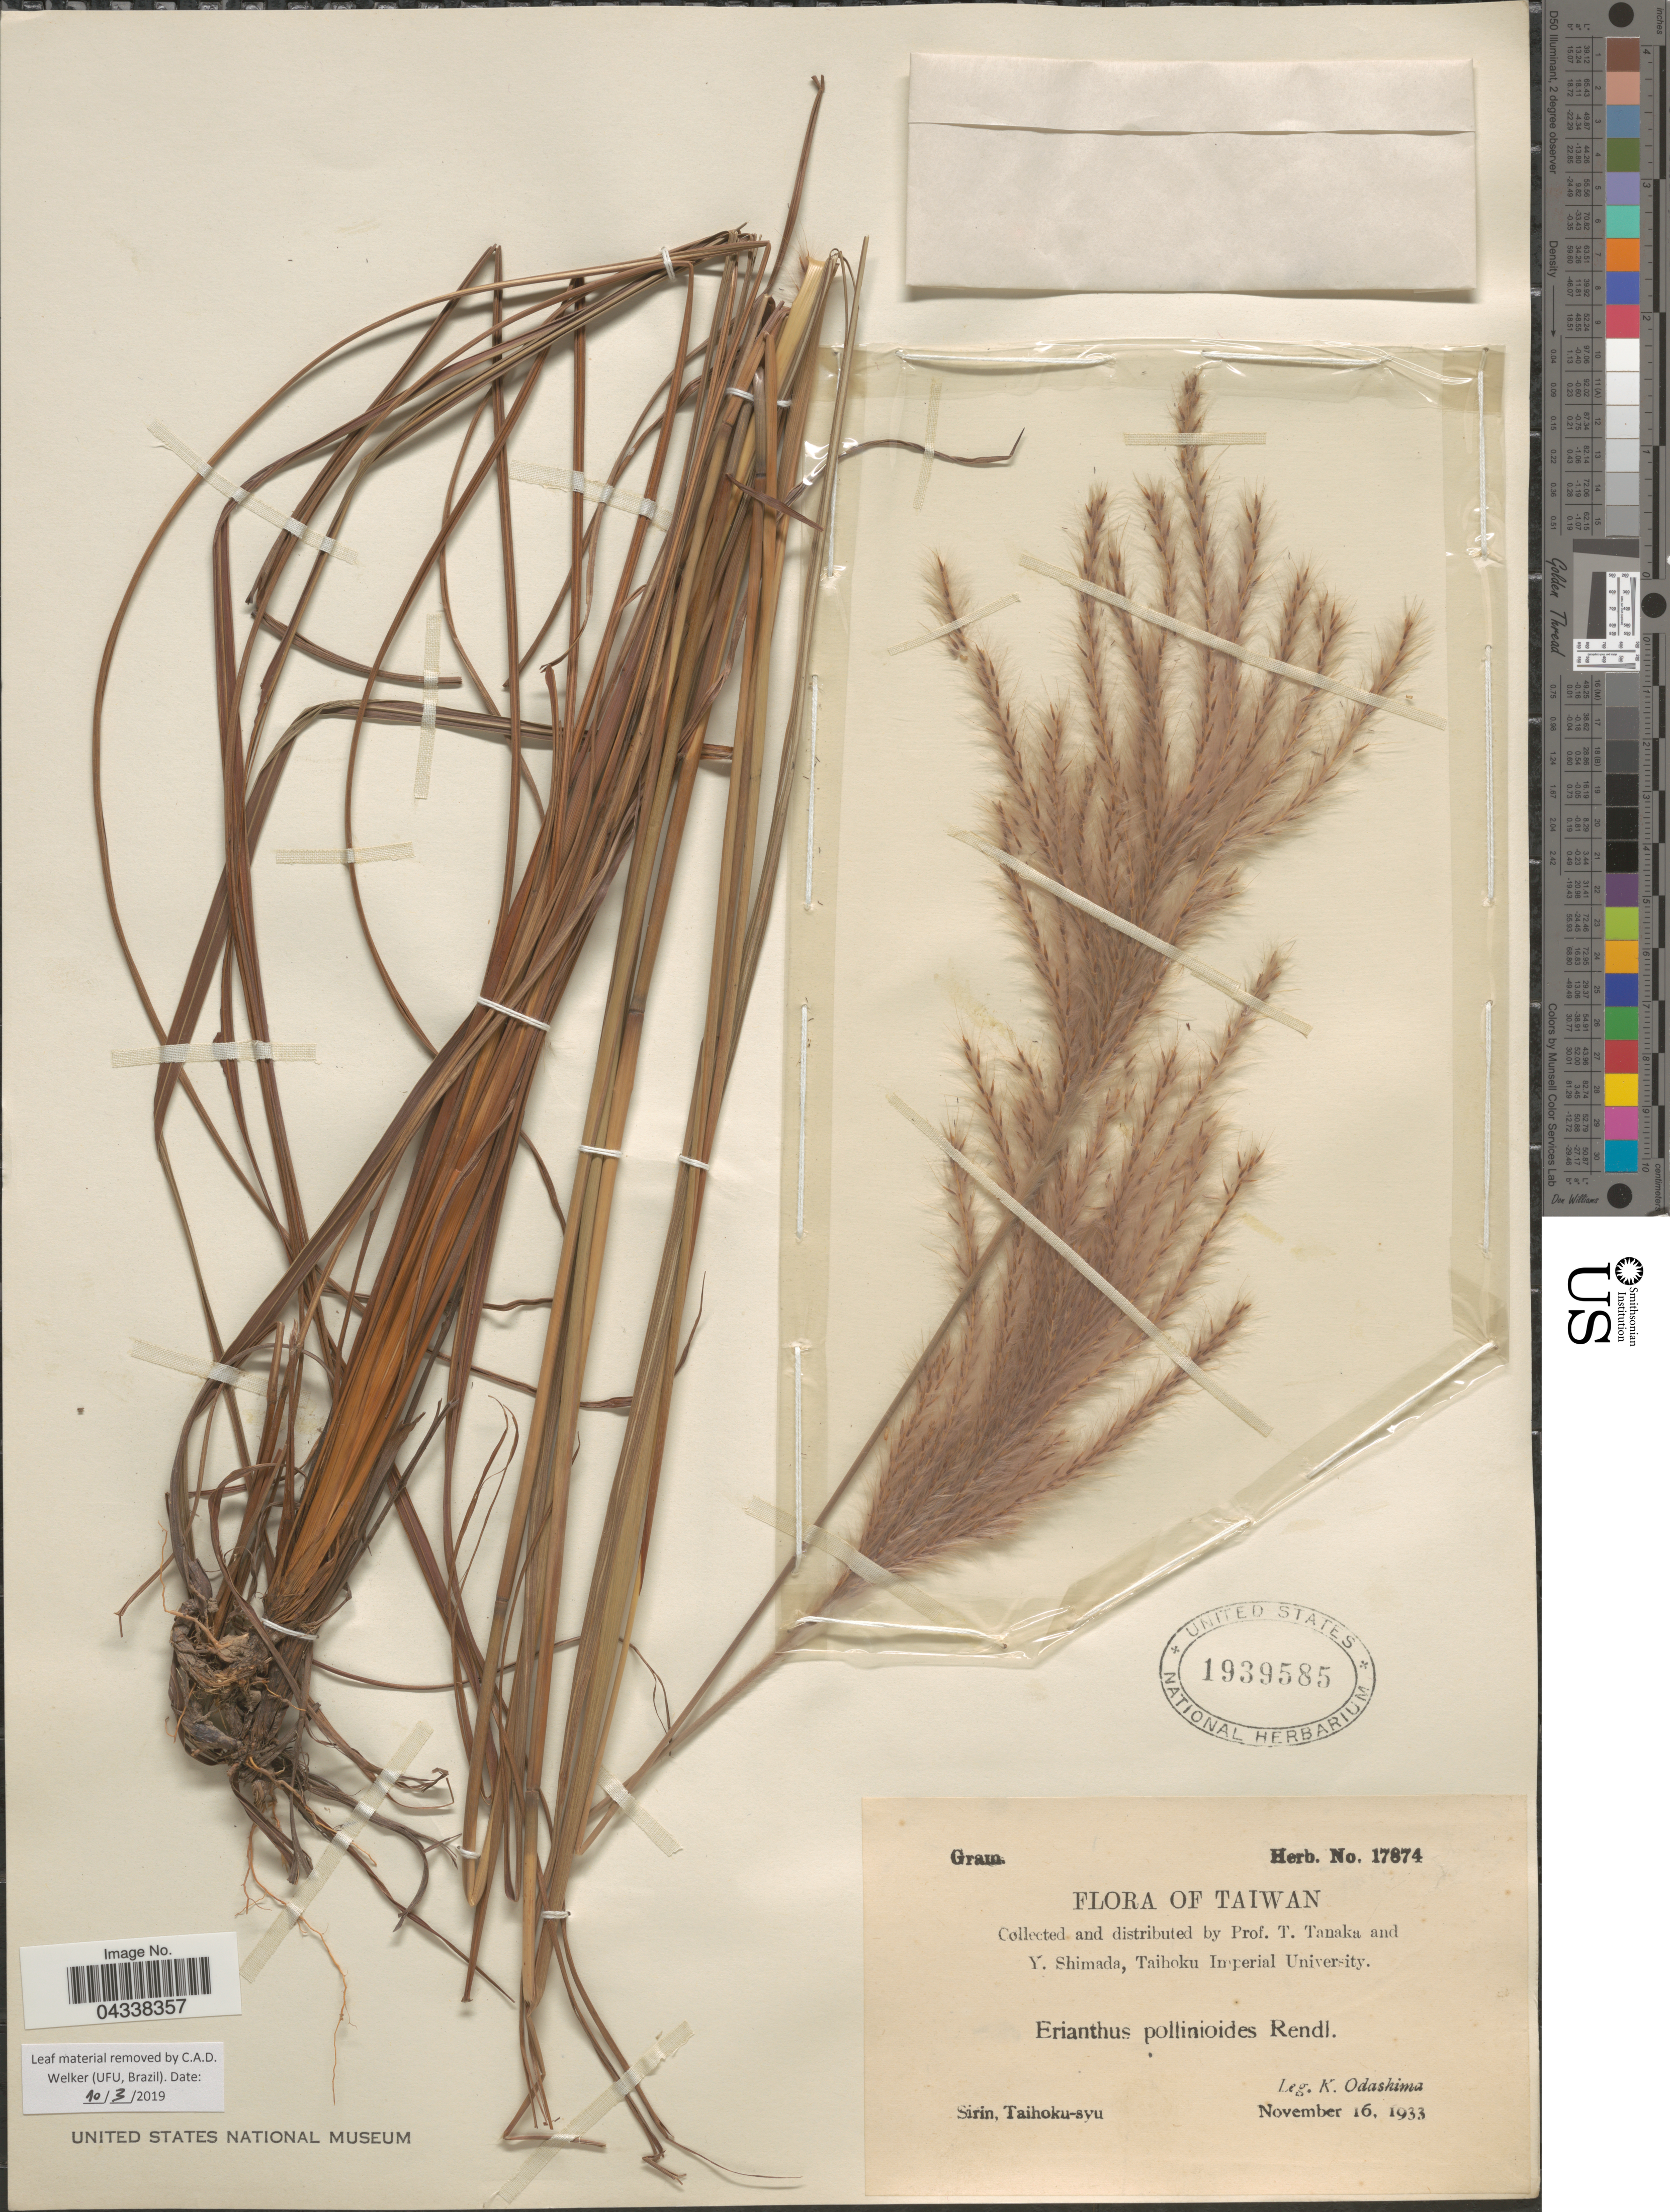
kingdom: Plantae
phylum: Tracheophyta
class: Liliopsida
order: Poales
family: Poaceae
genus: Saccharum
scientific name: Saccharum formosanum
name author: (Stapf) Ohwi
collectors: K. Odashima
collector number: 17874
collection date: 1933-11-16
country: Taiwan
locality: Sirin, Taihoku-syu.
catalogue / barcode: US 1939585